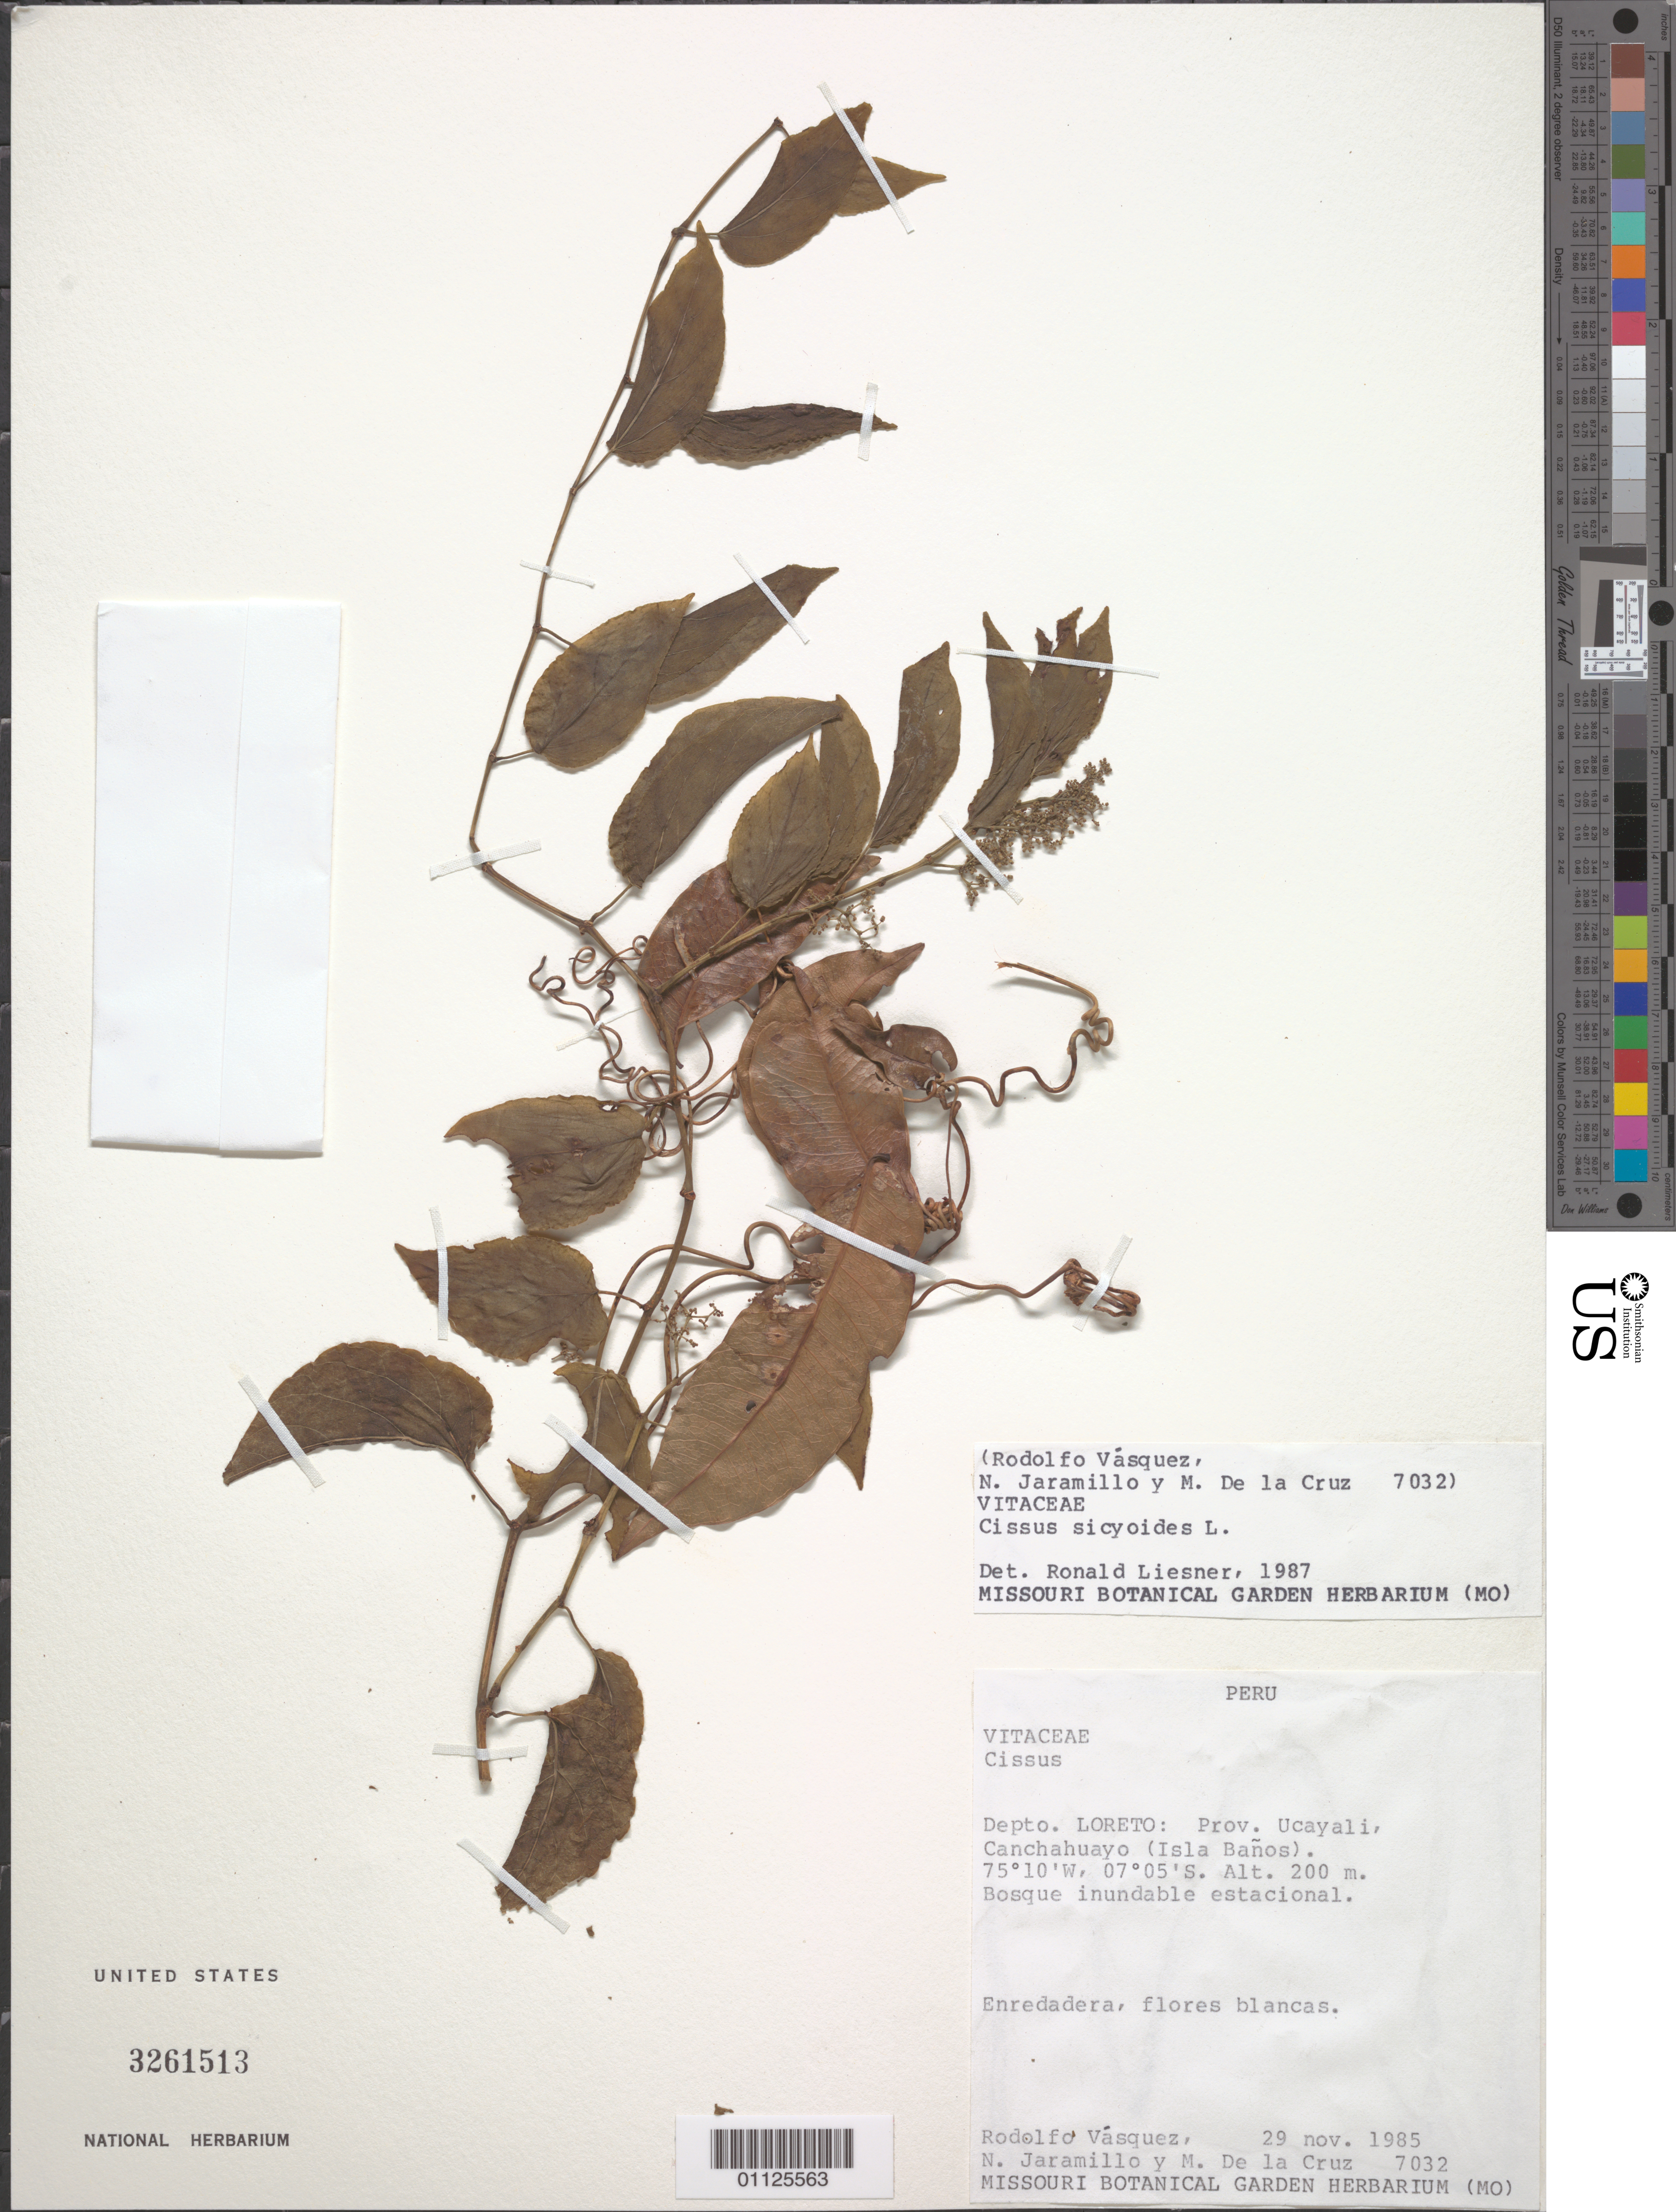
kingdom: Plantae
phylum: Tracheophyta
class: Magnoliopsida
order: Vitales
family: Vitaceae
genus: Cissus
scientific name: Cissus verticillata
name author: (L.) Nicolson & C.E. Jarvis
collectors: N. Jaramillo & M. de la Cruz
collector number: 7032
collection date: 1985-11-29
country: Peru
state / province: Loreto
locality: Prov. Ucayali, Canchahuayao (Isla Banos).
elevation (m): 200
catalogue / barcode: US 3261513